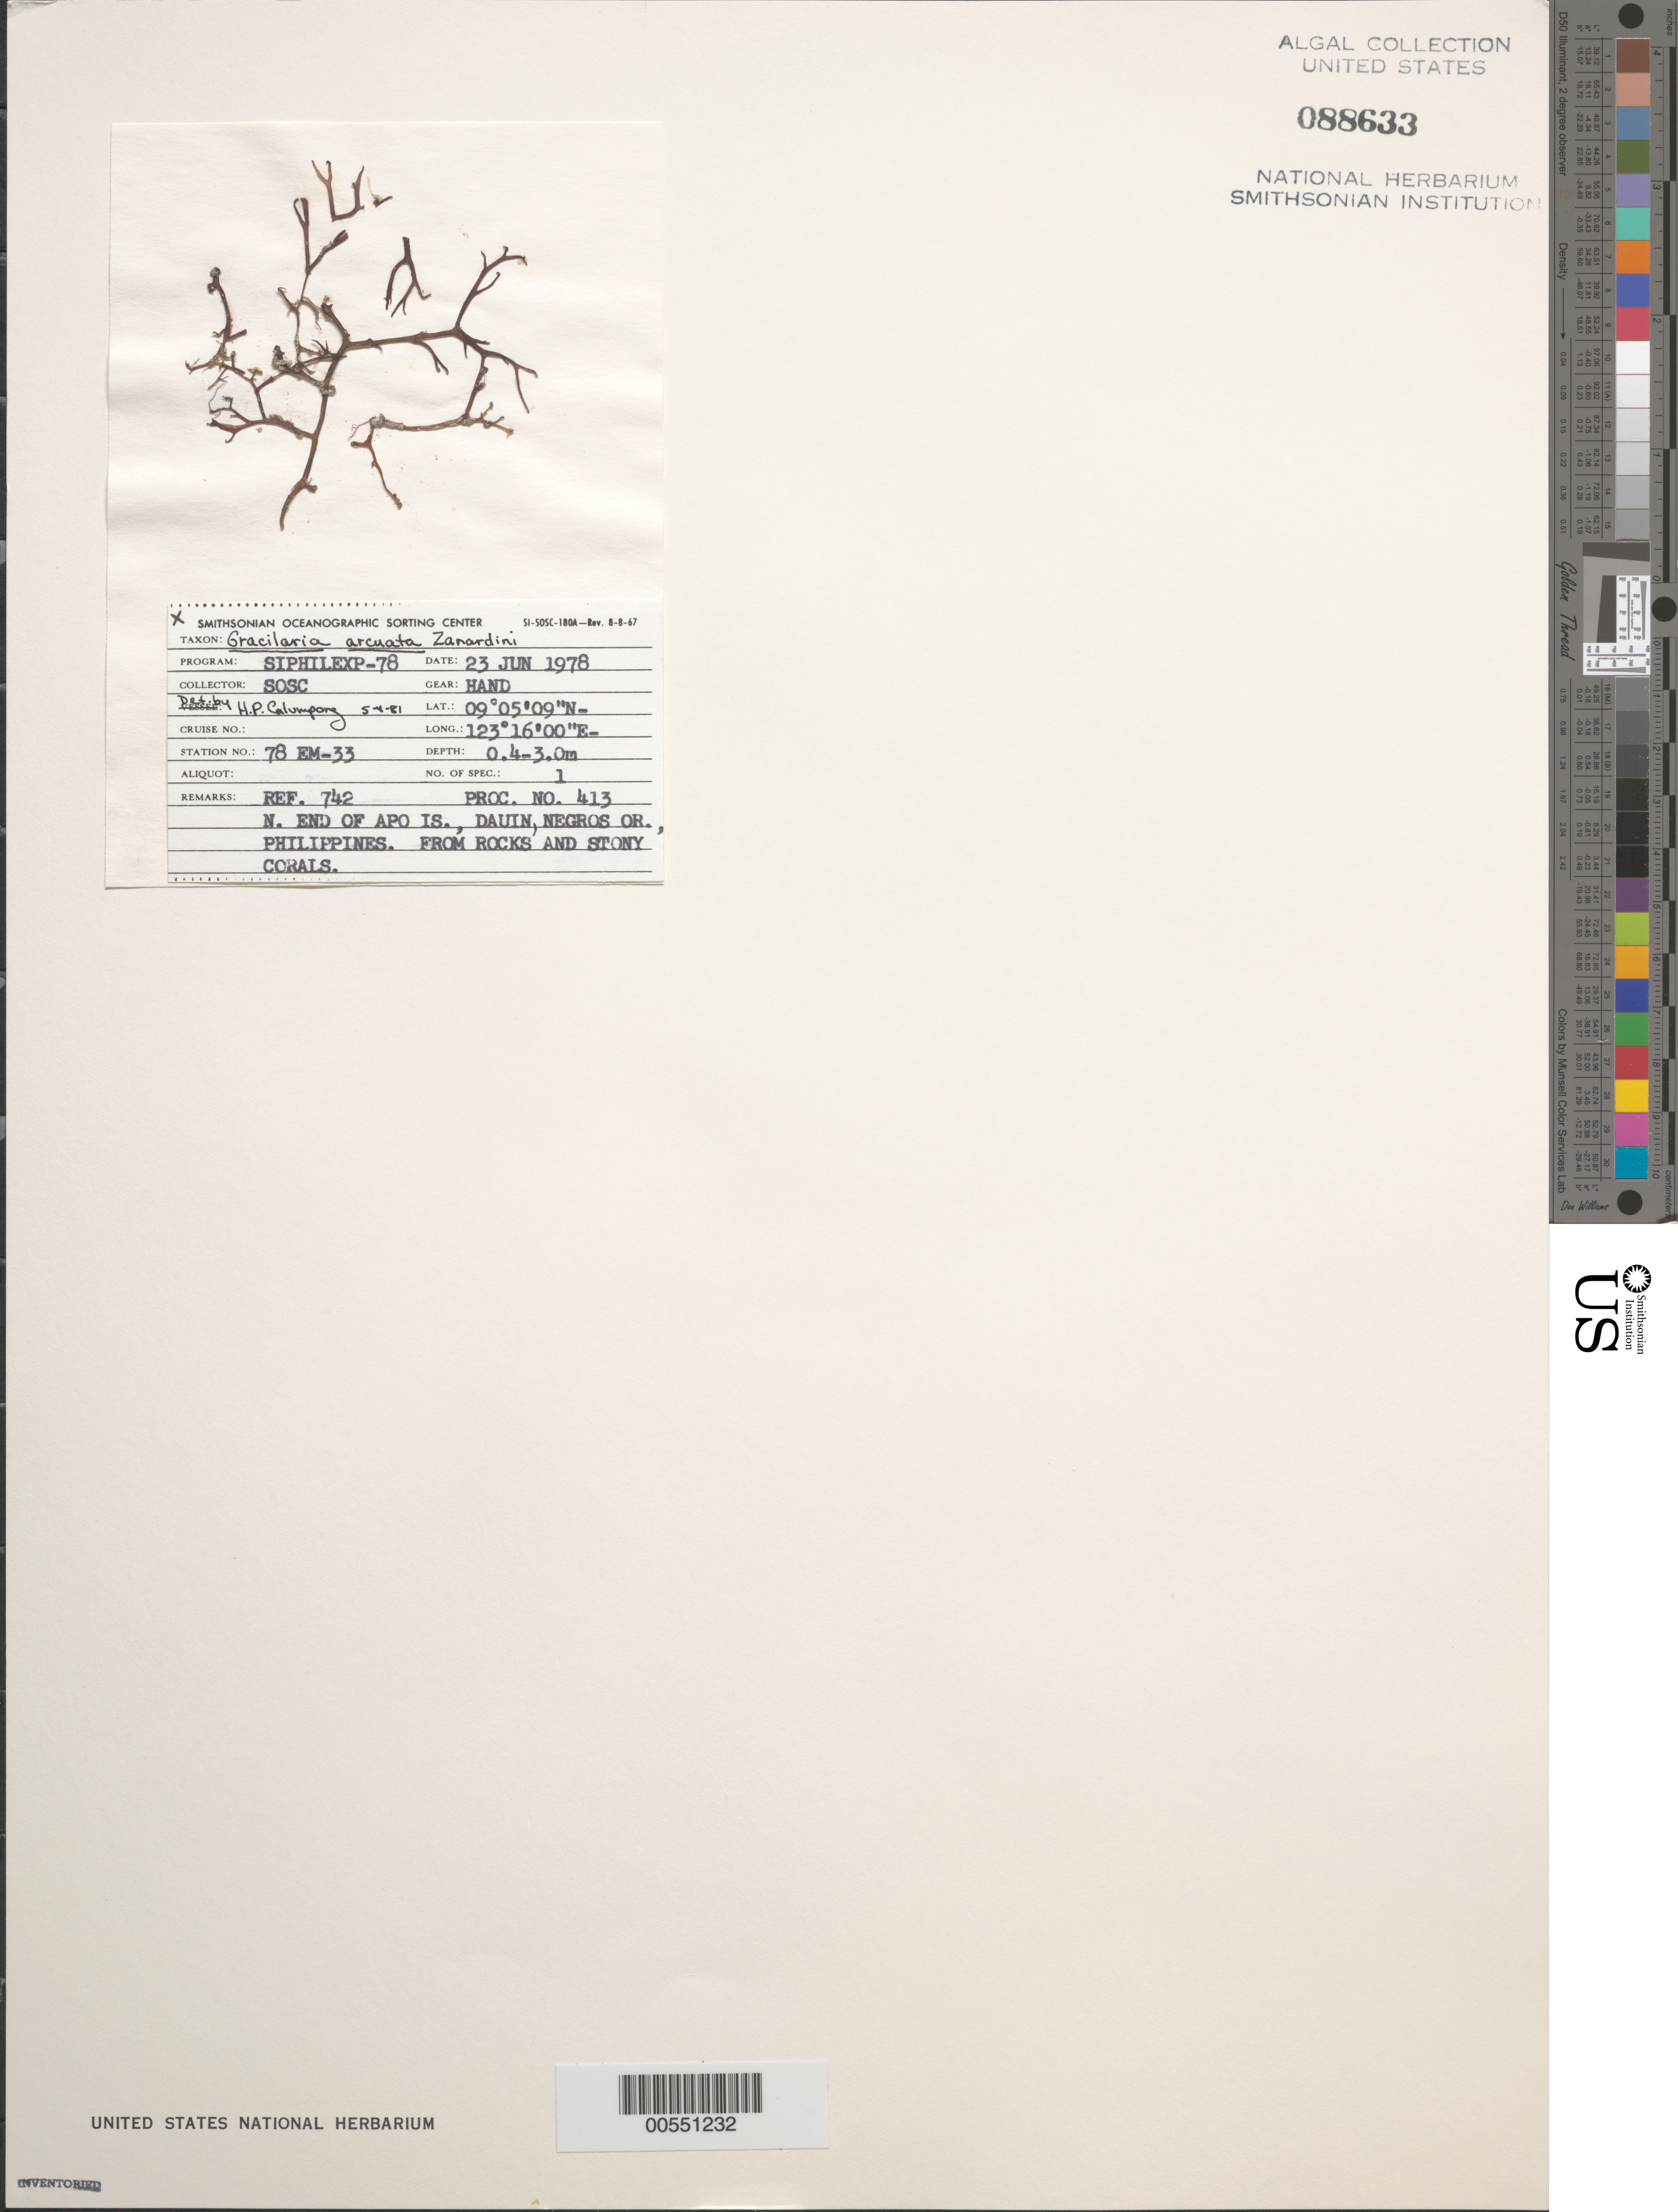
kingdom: Plantae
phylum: Rhodophyta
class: Florideophyceae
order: Gracilariales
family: Gracilariaceae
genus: Gracilaria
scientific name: Gracilaria arcuata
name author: Zanardini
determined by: Calumpong, H. P.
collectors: SOSC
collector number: Station 78 Em-33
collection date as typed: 23 Jun 1978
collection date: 1978-06-23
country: Philippines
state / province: Central Visayas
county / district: Negros Oriental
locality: Apo island, dauin, negros oriental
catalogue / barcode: US 88633